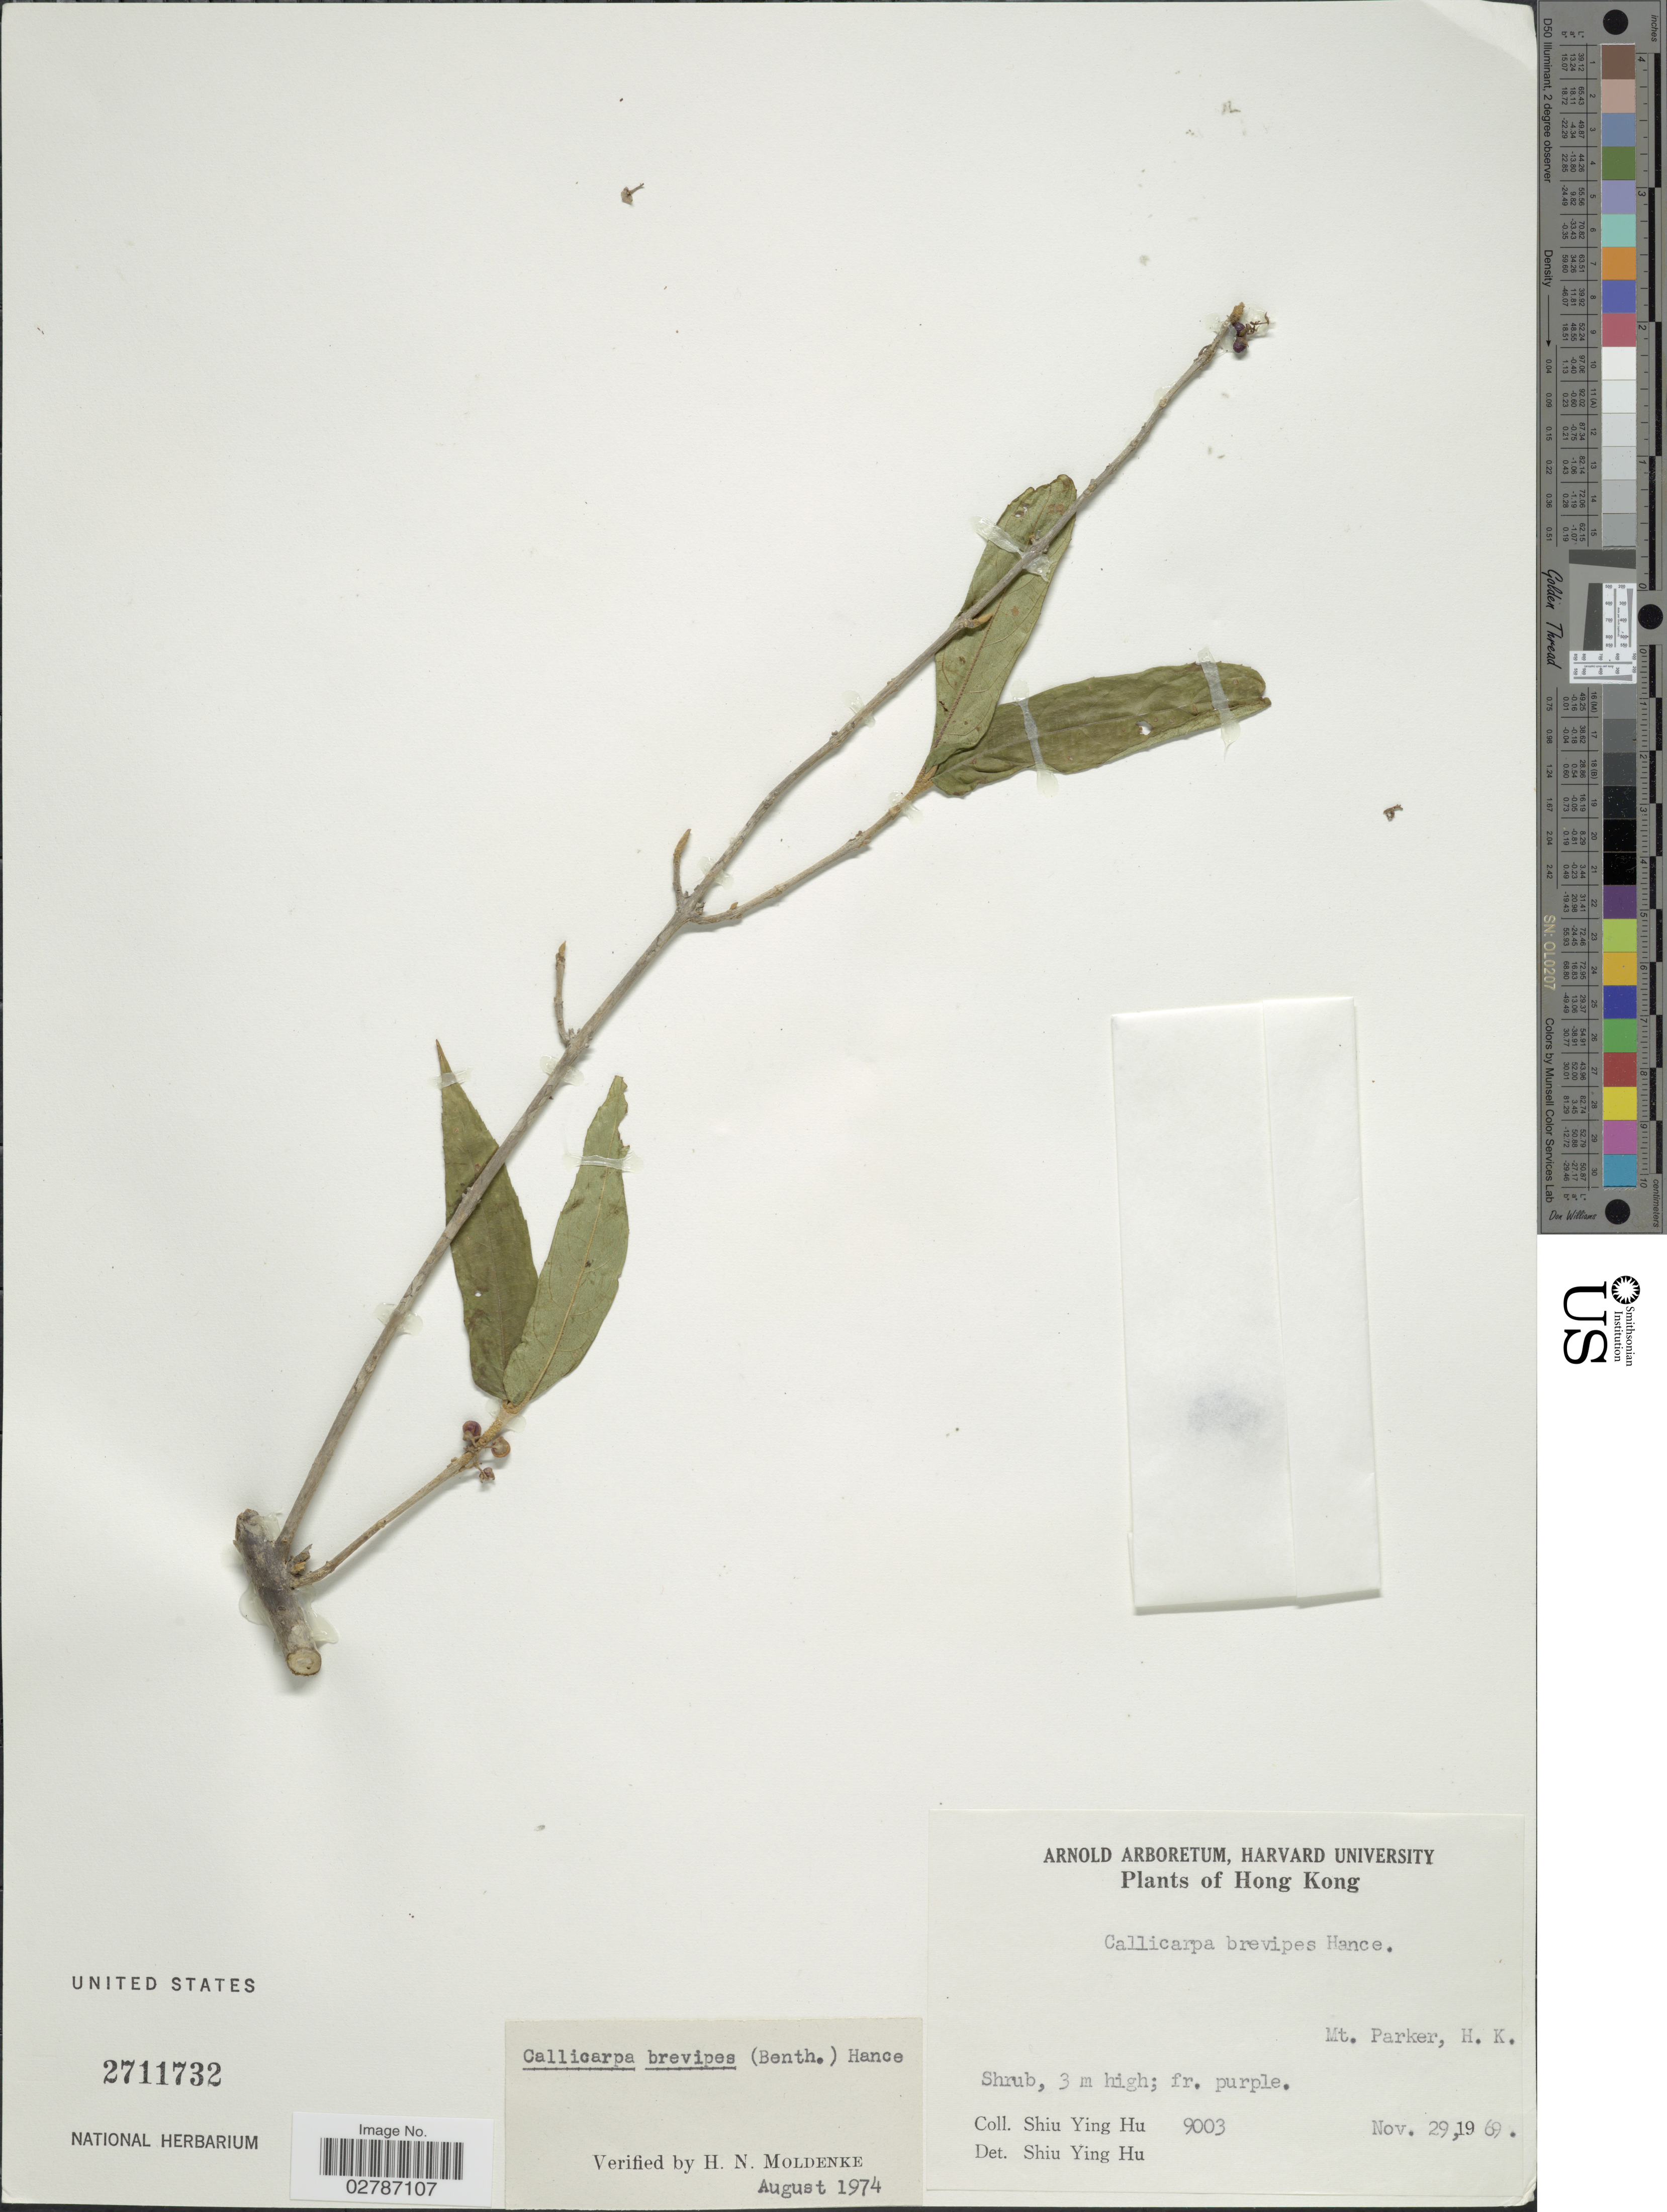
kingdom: Plantae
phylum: Tracheophyta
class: Magnoliopsida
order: Lamiales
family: Lamiaceae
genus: Callicarpa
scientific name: Callicarpa brevipes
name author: (Benth.) Hance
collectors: S. Y. Hu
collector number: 9003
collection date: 1969-11-29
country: China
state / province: Hong Kong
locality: Mt. Parker, H.K.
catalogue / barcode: US 2711732